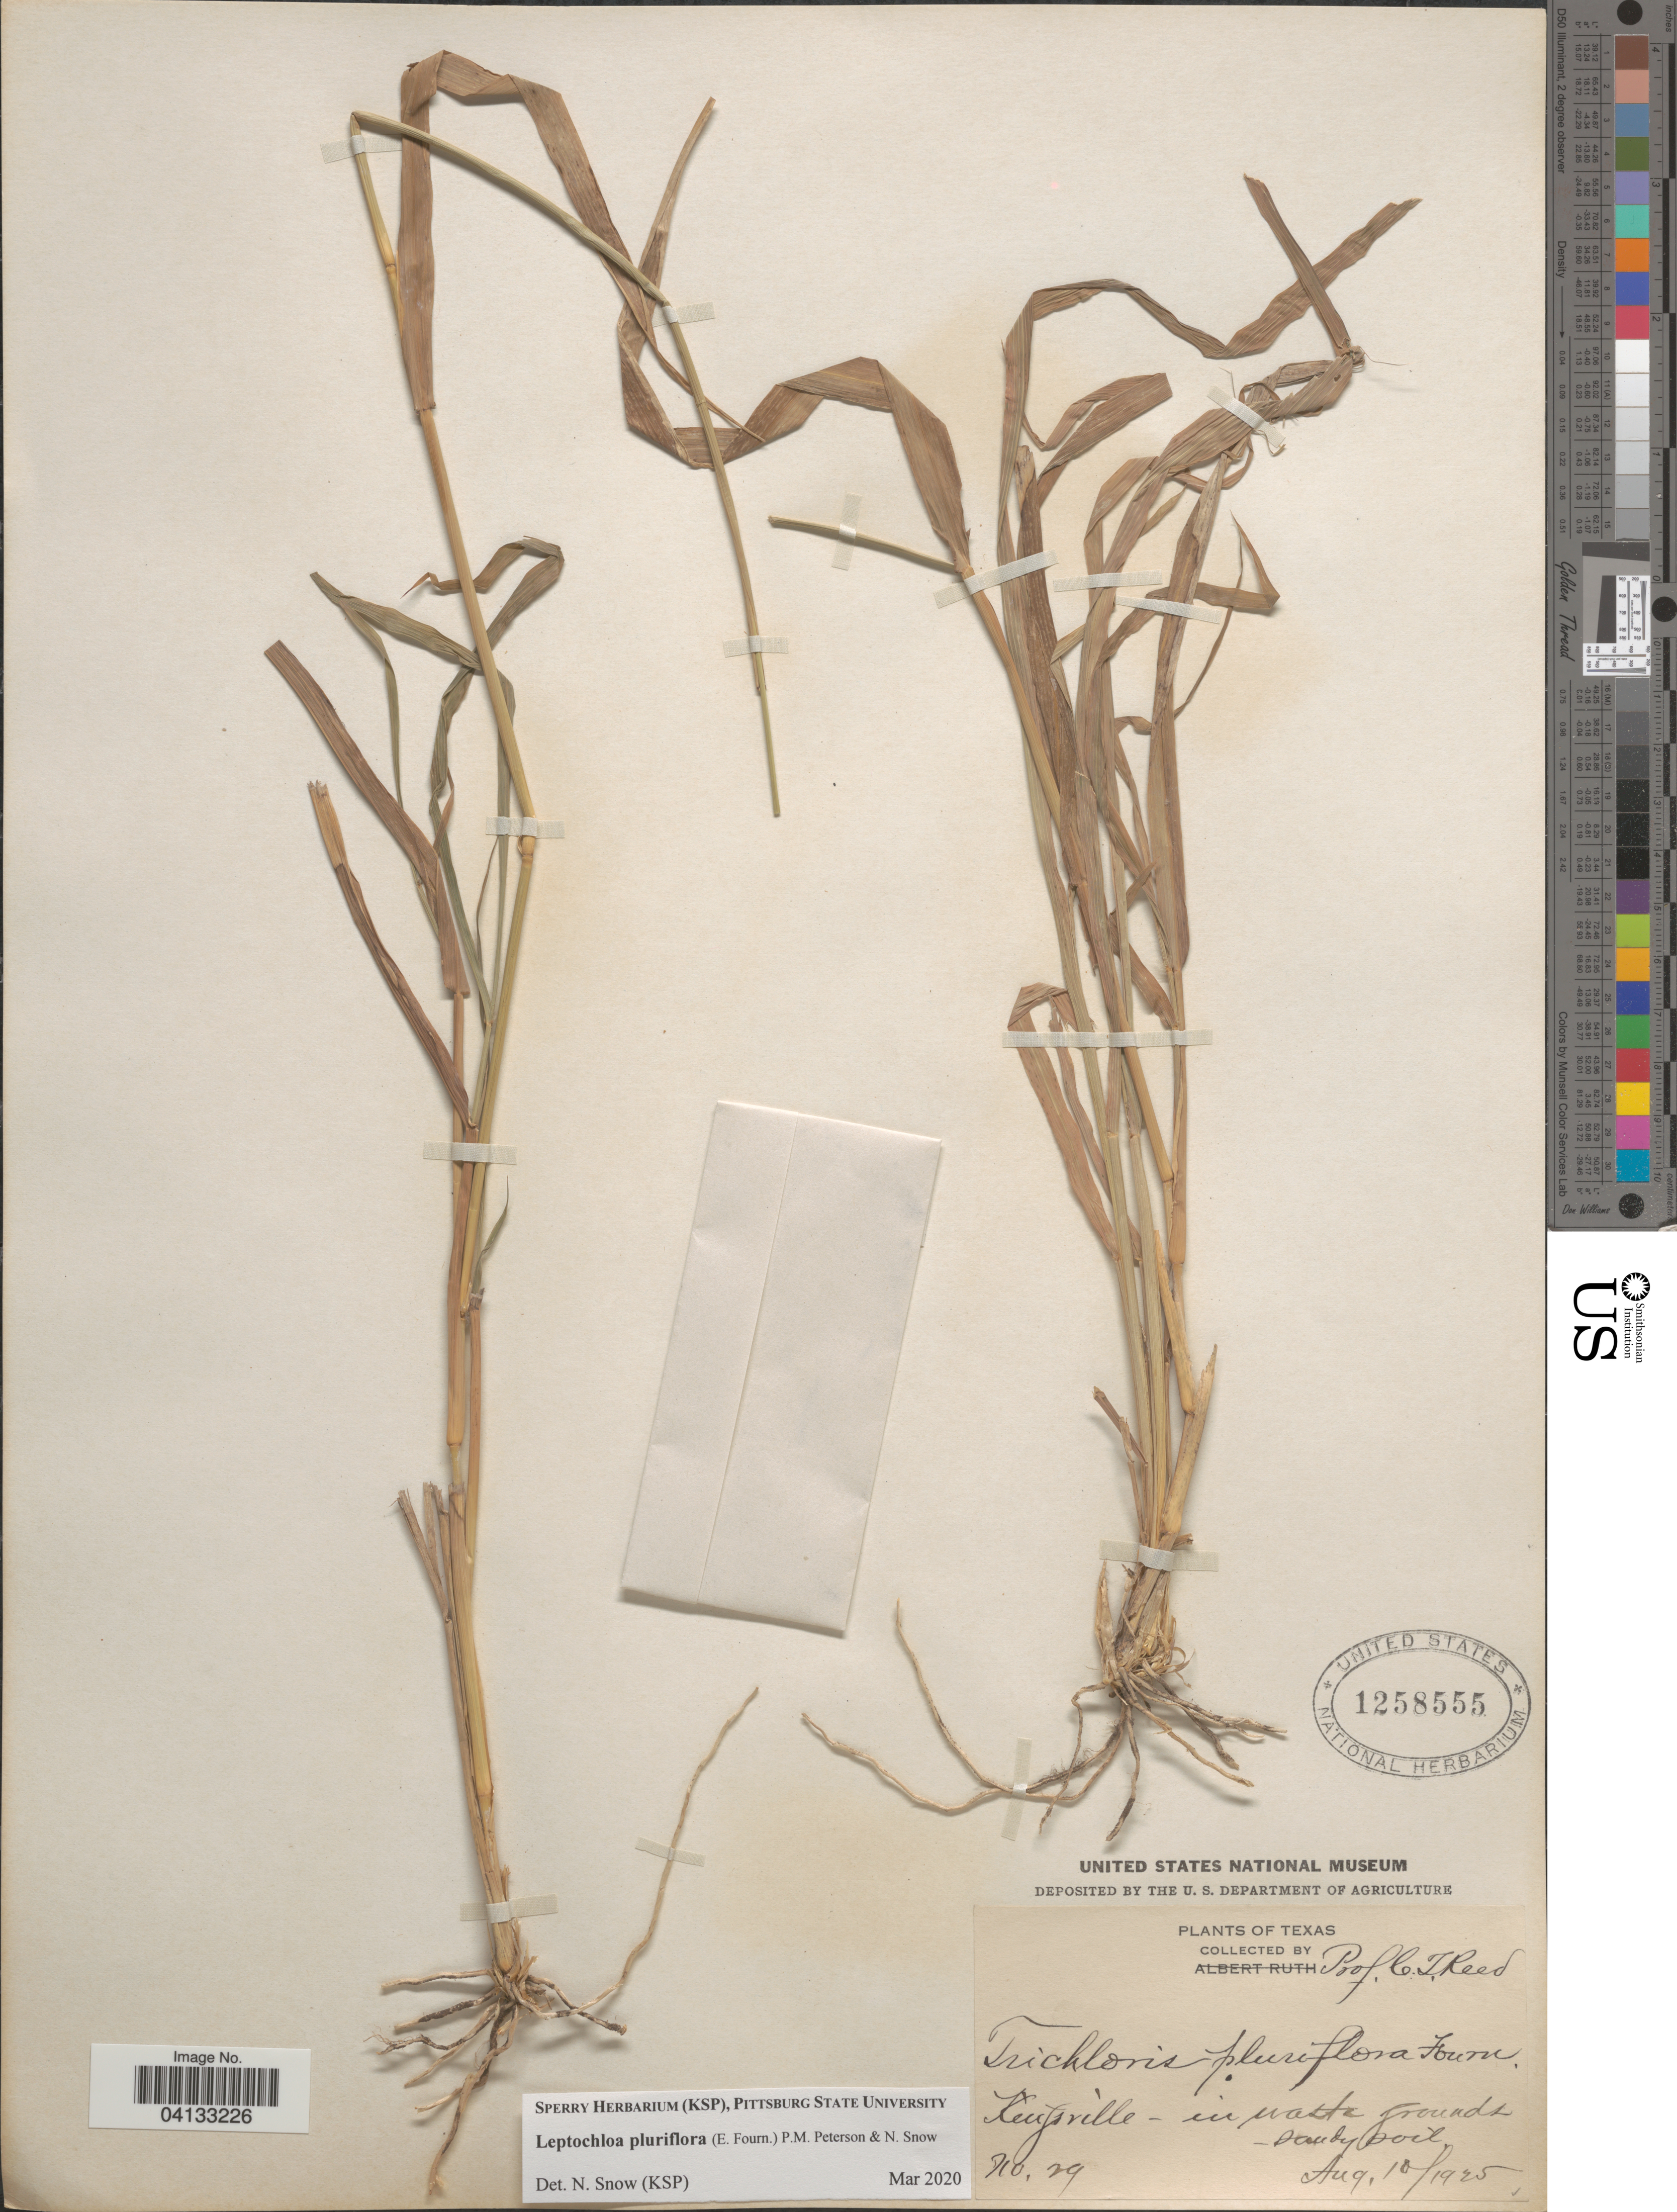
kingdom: Plantae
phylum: Tracheophyta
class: Liliopsida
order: Poales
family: Poaceae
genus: Leptochloa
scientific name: Leptochloa pluriflora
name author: (E. Fourn.) P.M. Peterson & N. Snow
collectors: C. Reed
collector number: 29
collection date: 1925-08-10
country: United States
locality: Kensville.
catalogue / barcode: US 1258555